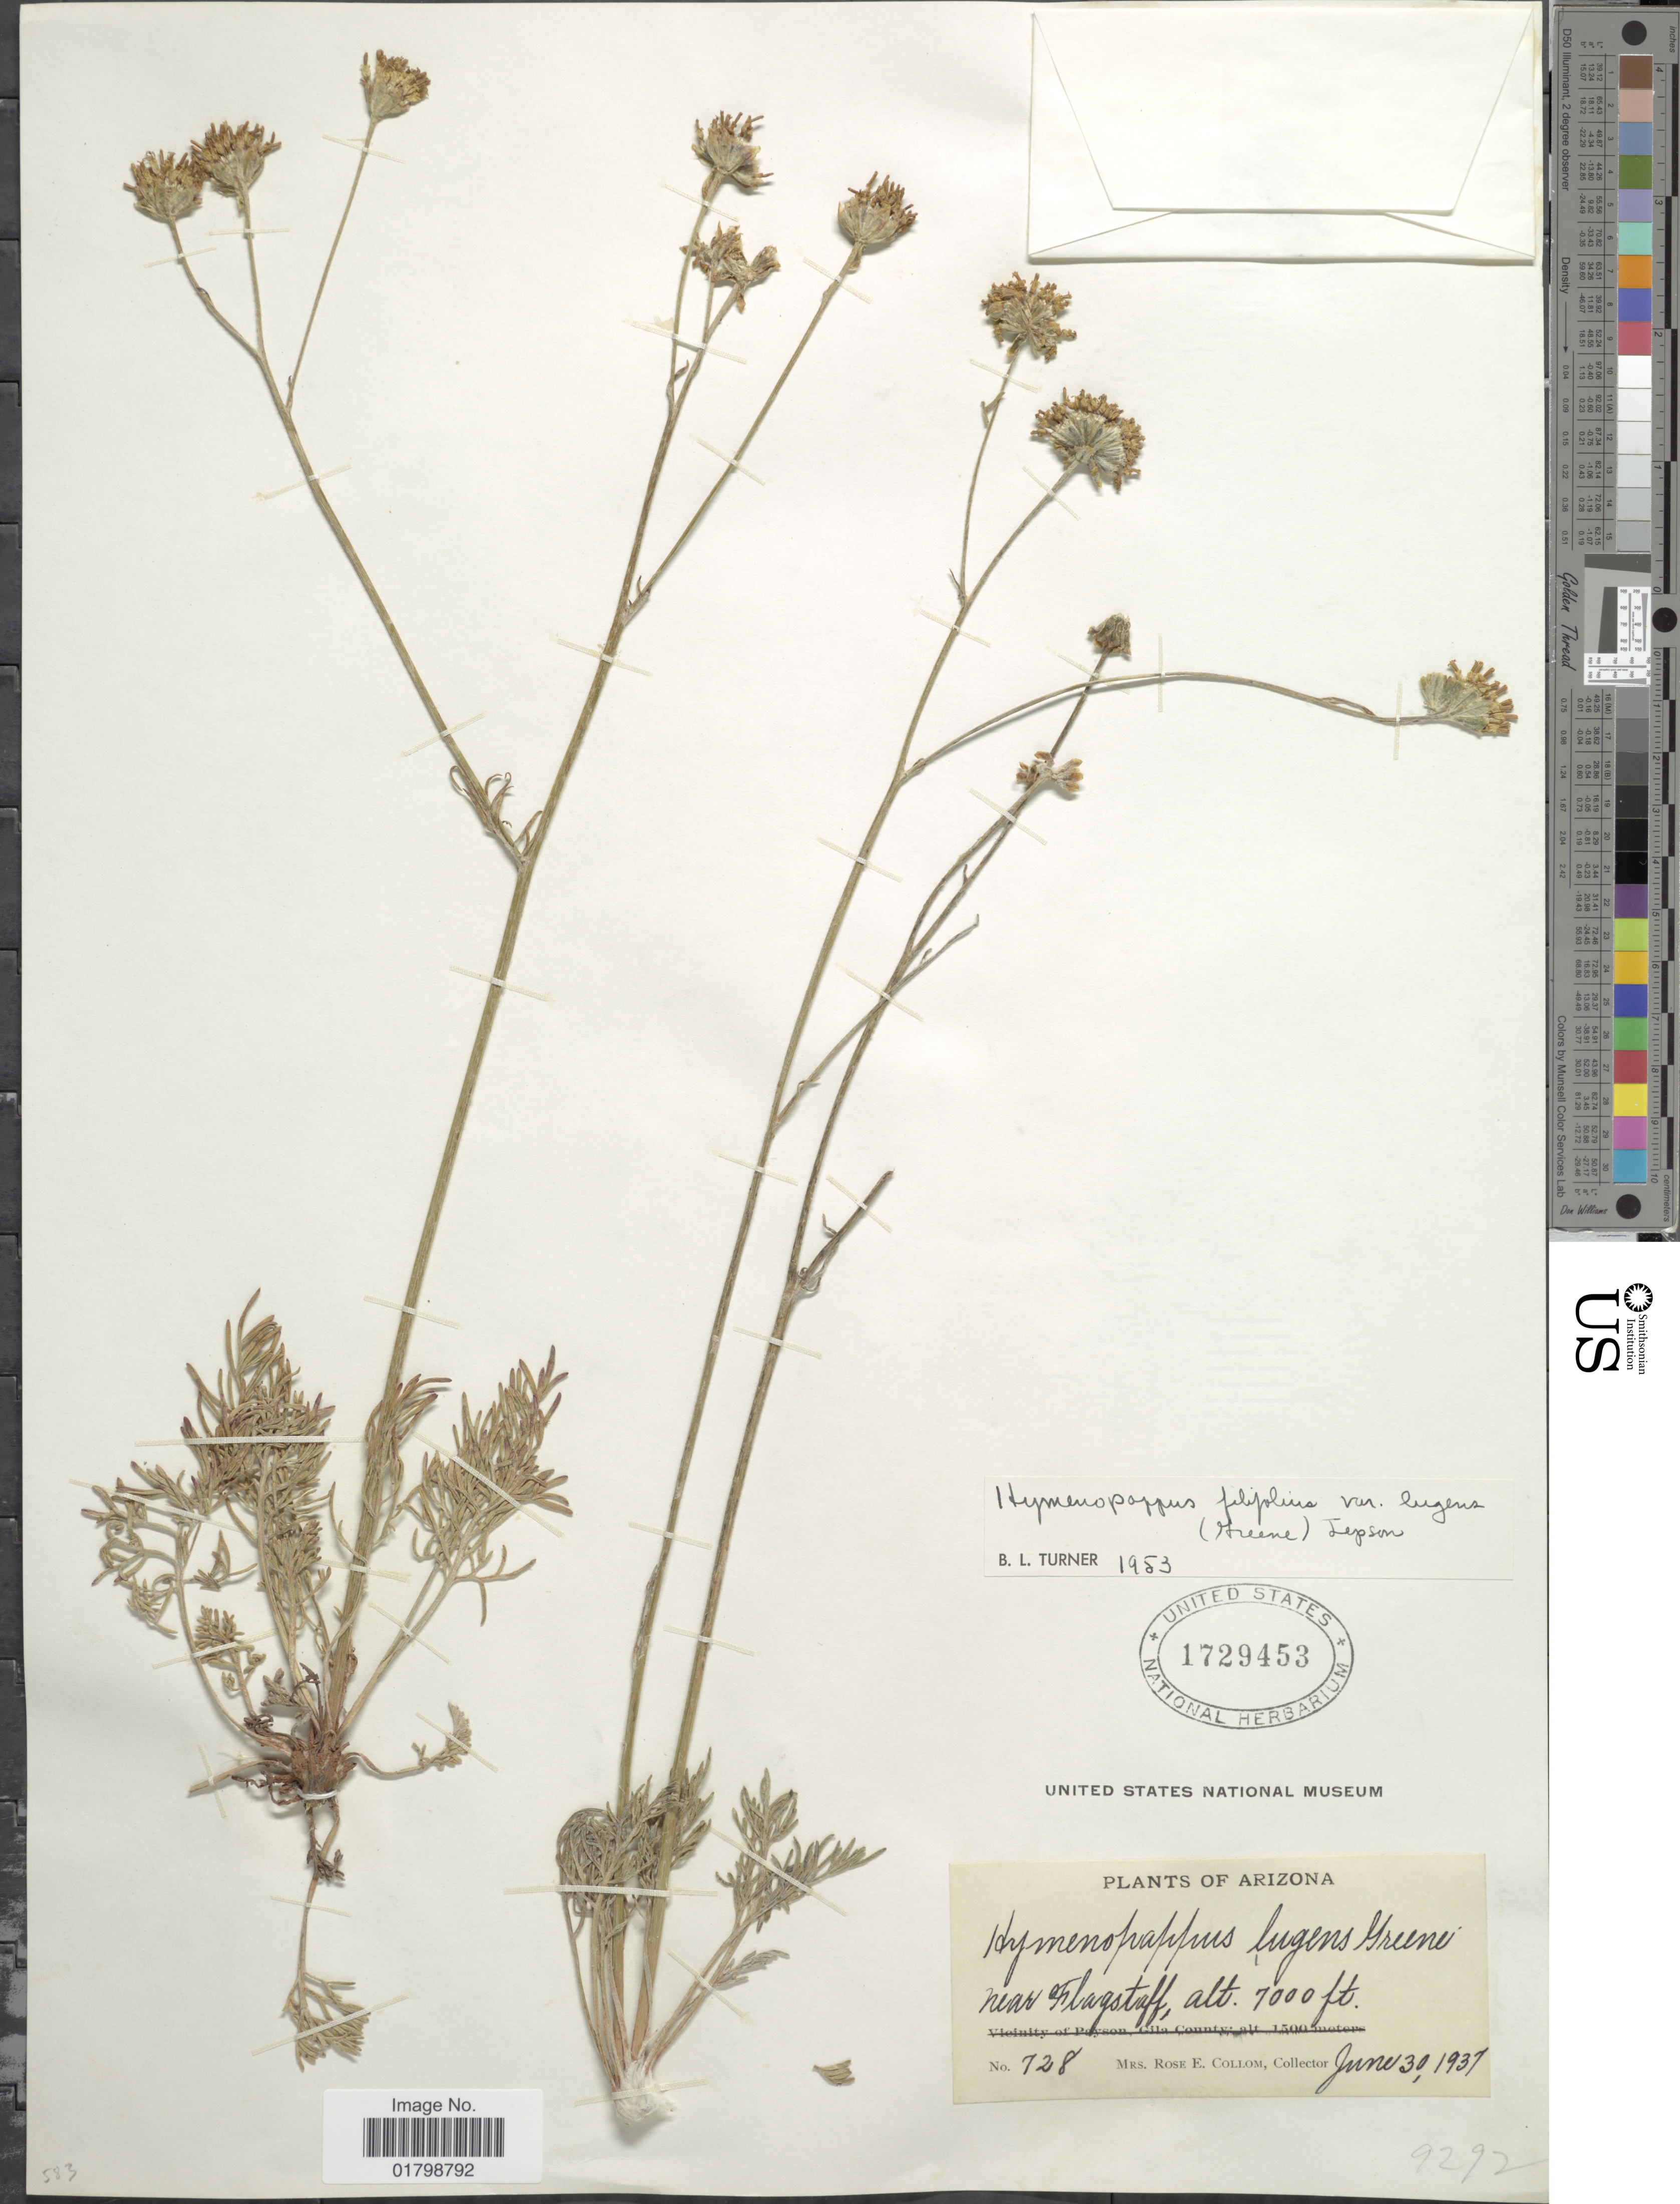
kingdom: Plantae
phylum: Tracheophyta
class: Magnoliopsida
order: Asterales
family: Asteraceae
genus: Hymenopappus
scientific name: Hymenopappus filifolius var. lugens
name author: (Greene) Jeps.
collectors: R. E. Collom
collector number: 728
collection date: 1937-06-30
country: United States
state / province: Arizona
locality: Near Flagstaff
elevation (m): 2134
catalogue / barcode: US 1729453